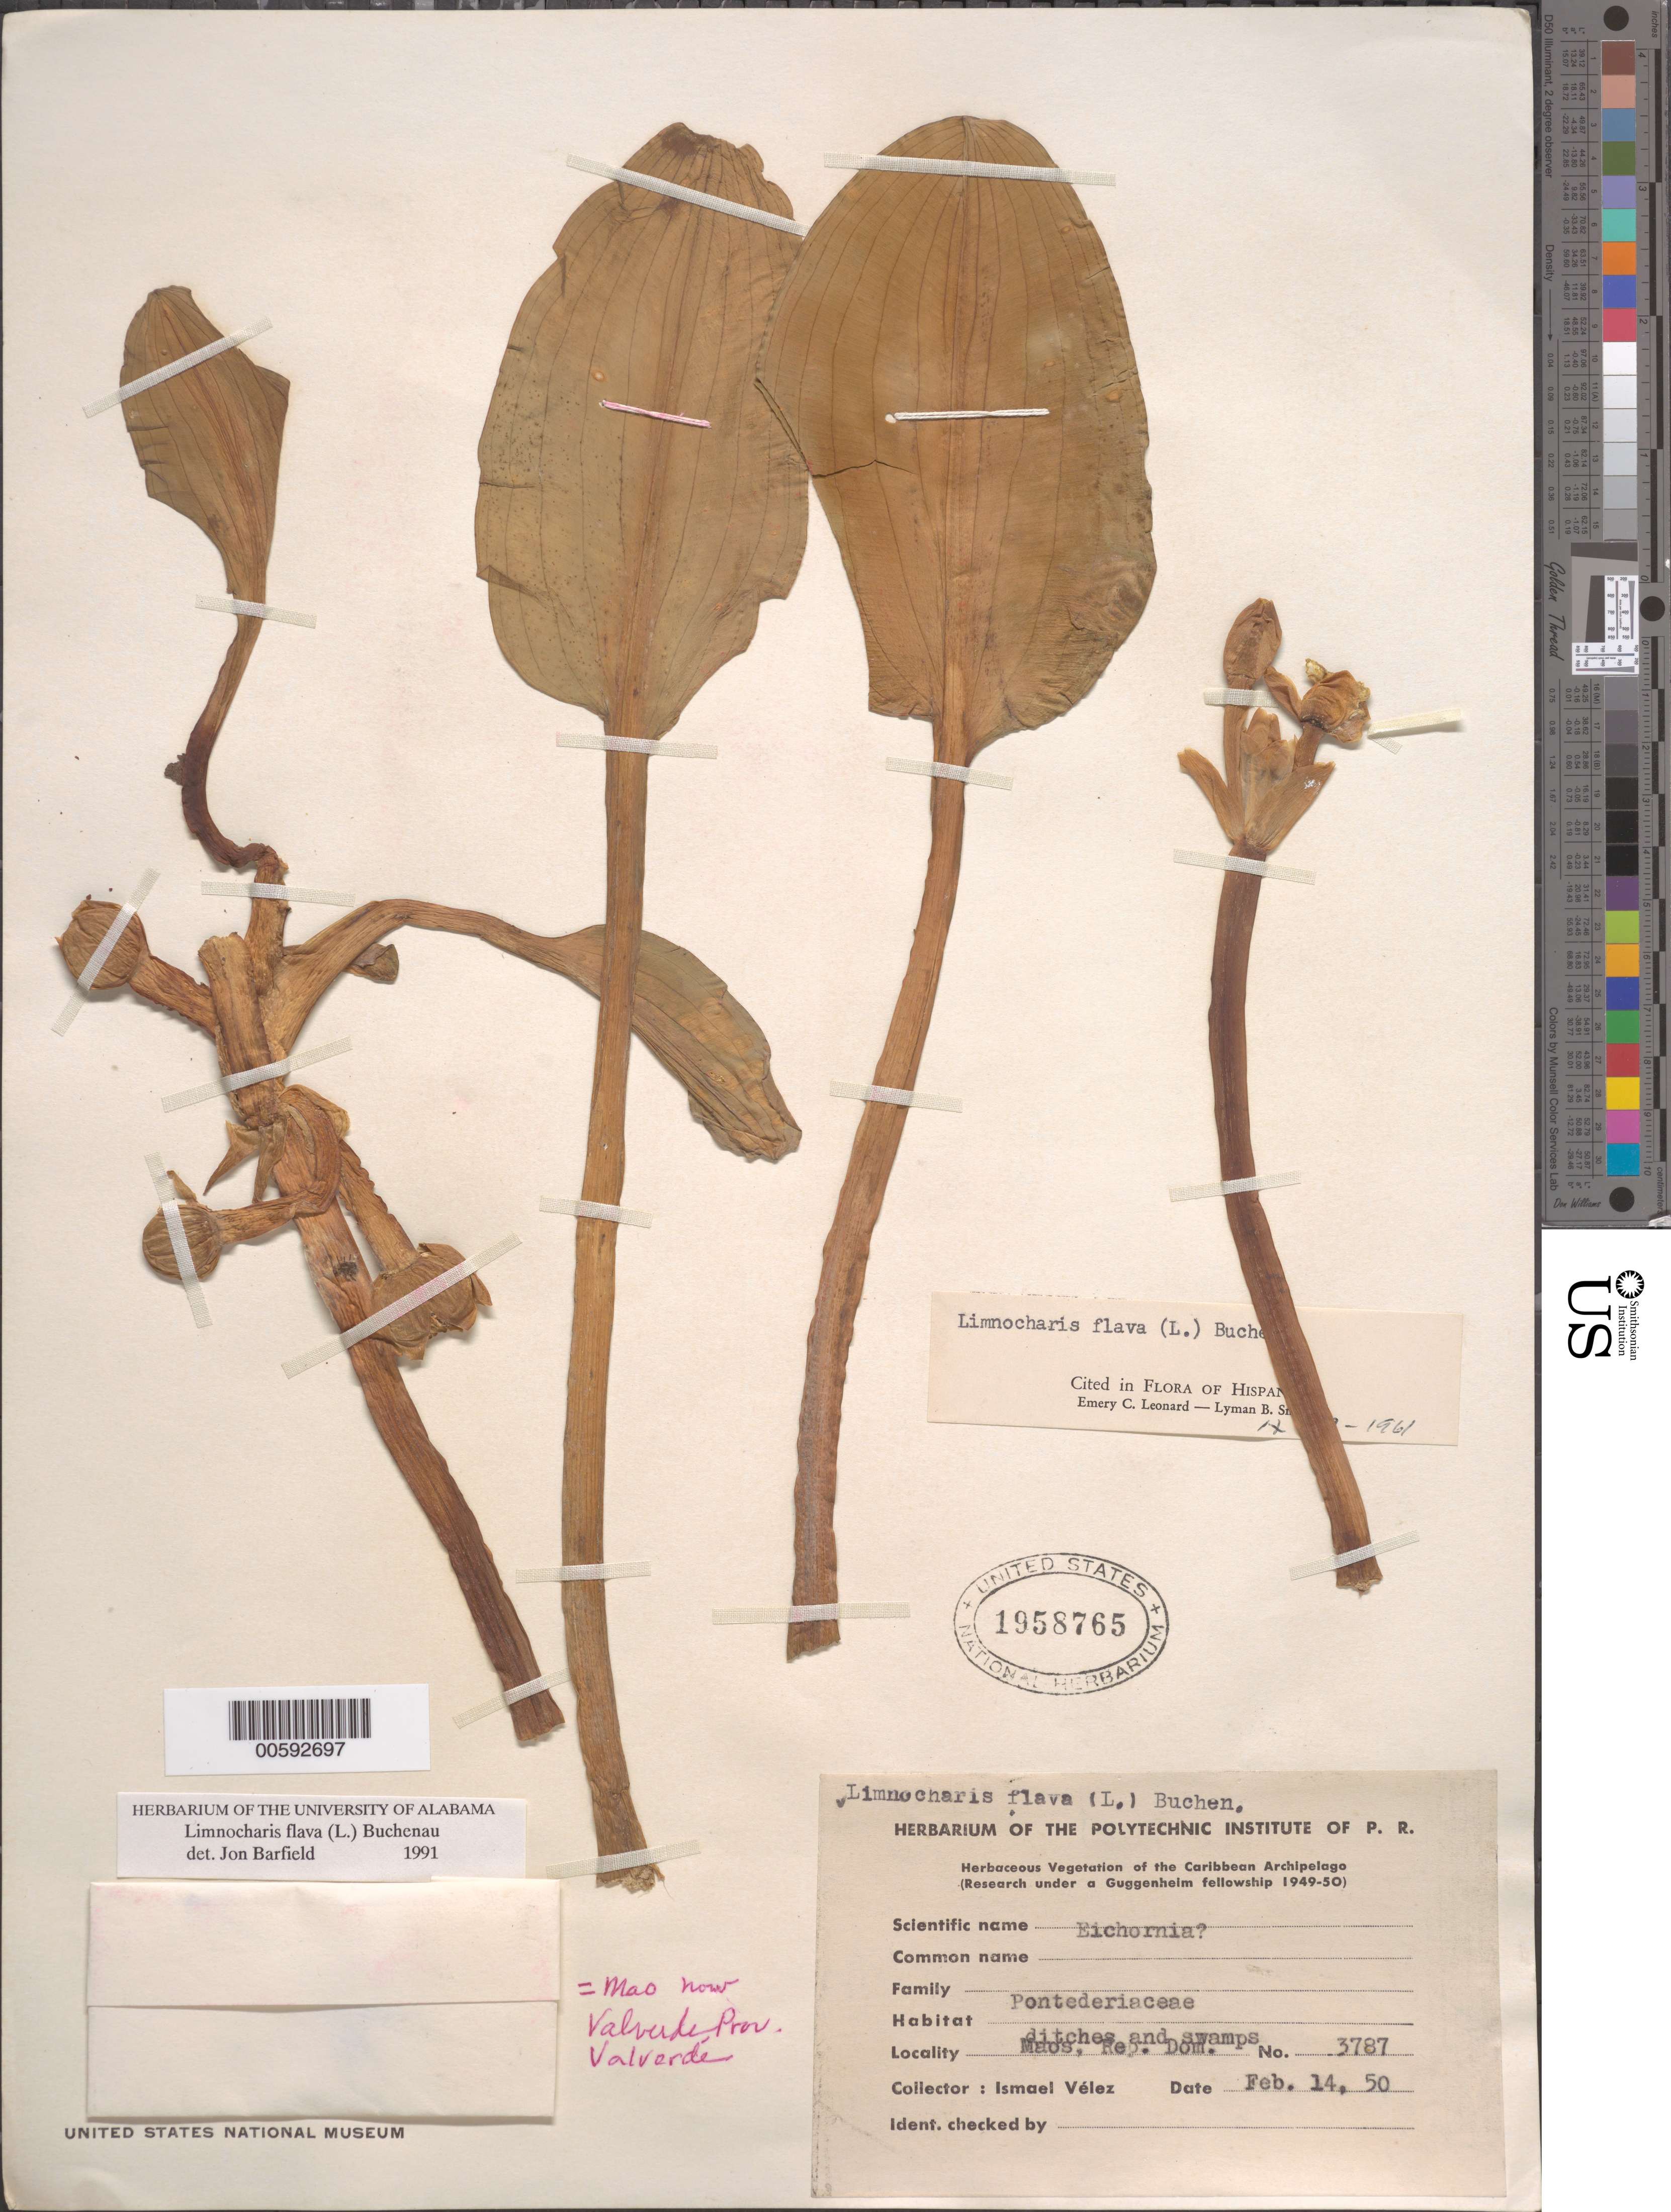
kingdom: Plantae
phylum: Tracheophyta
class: Liliopsida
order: Alismatales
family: Alismataceae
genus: Limnocharis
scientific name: Limnocharis flava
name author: (L.) Buchenau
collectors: I. Velez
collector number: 3787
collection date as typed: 14 Feb 1950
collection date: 1950-02-14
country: Dominican Republic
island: Hispaniola Island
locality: Maos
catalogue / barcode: US 1958765